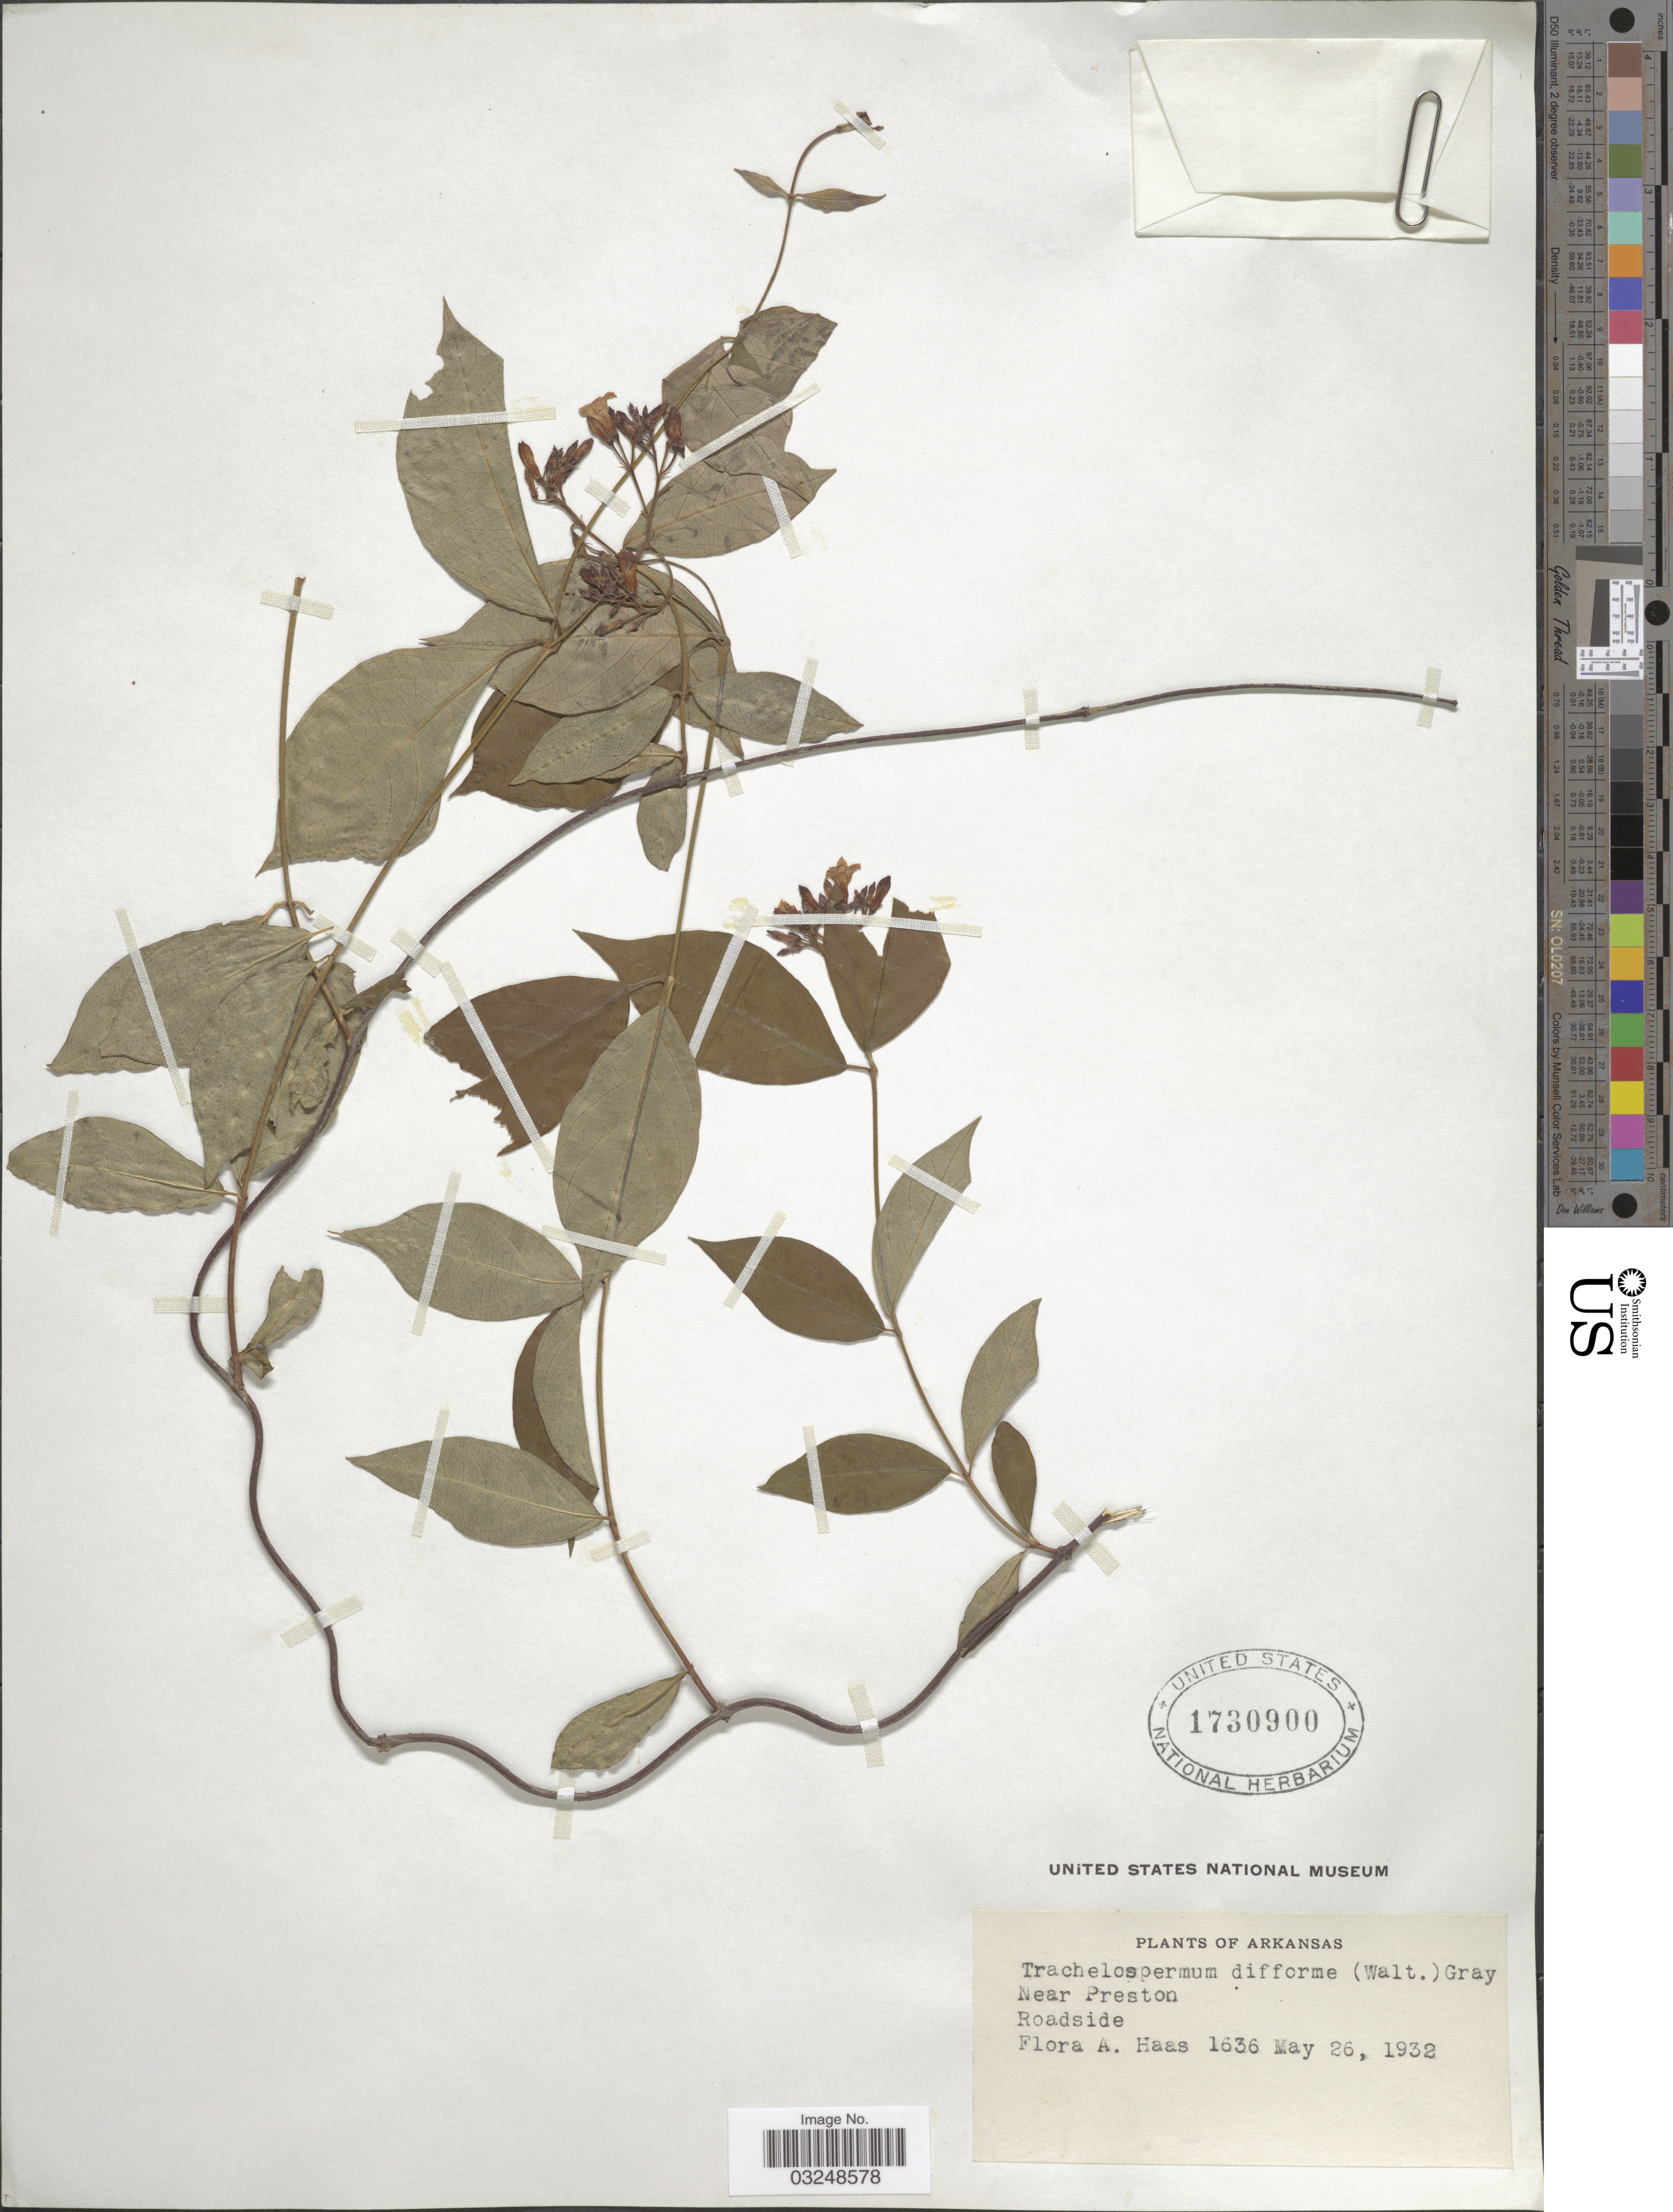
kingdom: Plantae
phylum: Tracheophyta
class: Magnoliopsida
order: Gentianales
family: Apocynaceae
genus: Trachelospermum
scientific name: Trachelospermum difforme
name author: (Walter) A. Gray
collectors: F. A. Haas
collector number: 1636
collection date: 1932-05-26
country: United States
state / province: Arkansas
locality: Near Preston, Roadside.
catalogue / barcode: US 1730900